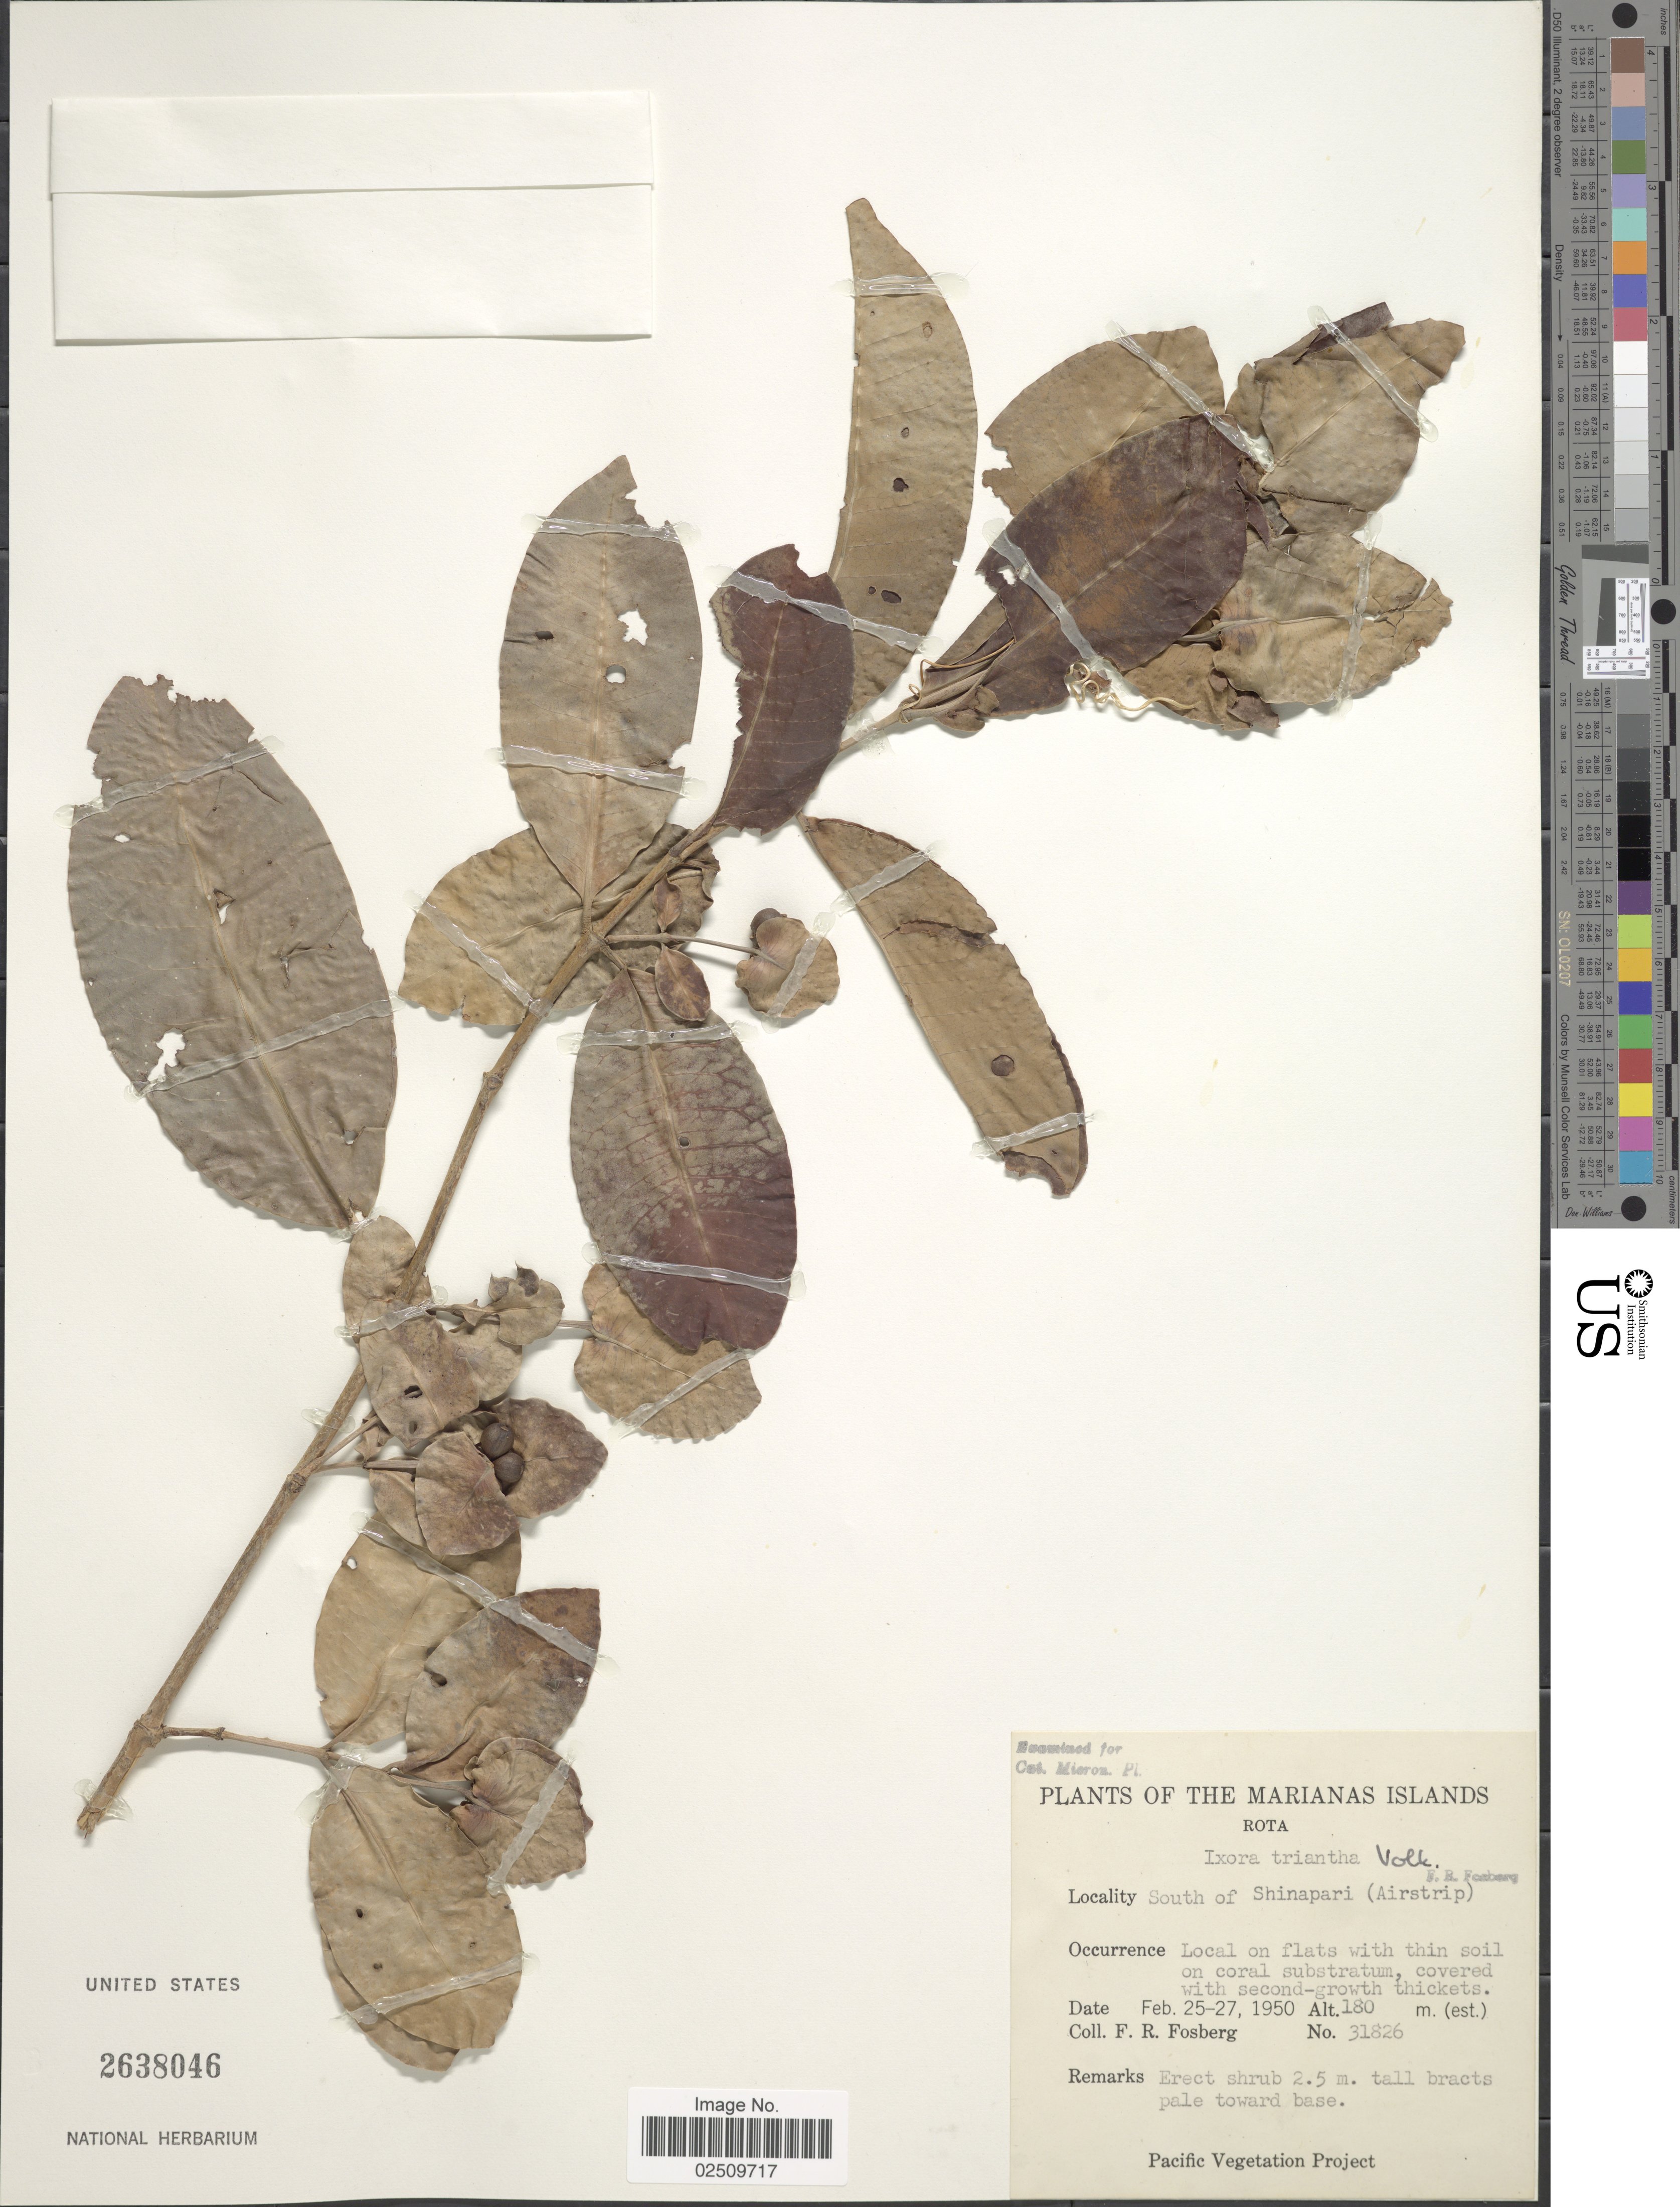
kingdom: Plantae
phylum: Tracheophyta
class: Magnoliopsida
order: Gentianales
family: Rubiaceae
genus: Ixora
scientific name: Ixora triantha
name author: Volkens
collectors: F. R. Fosberg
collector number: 31826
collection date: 1950-02-25/1950-02-27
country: Northern Mariana Islands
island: Rota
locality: Rota, South of Shinapari (Airstrip)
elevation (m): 180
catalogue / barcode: US 2638046